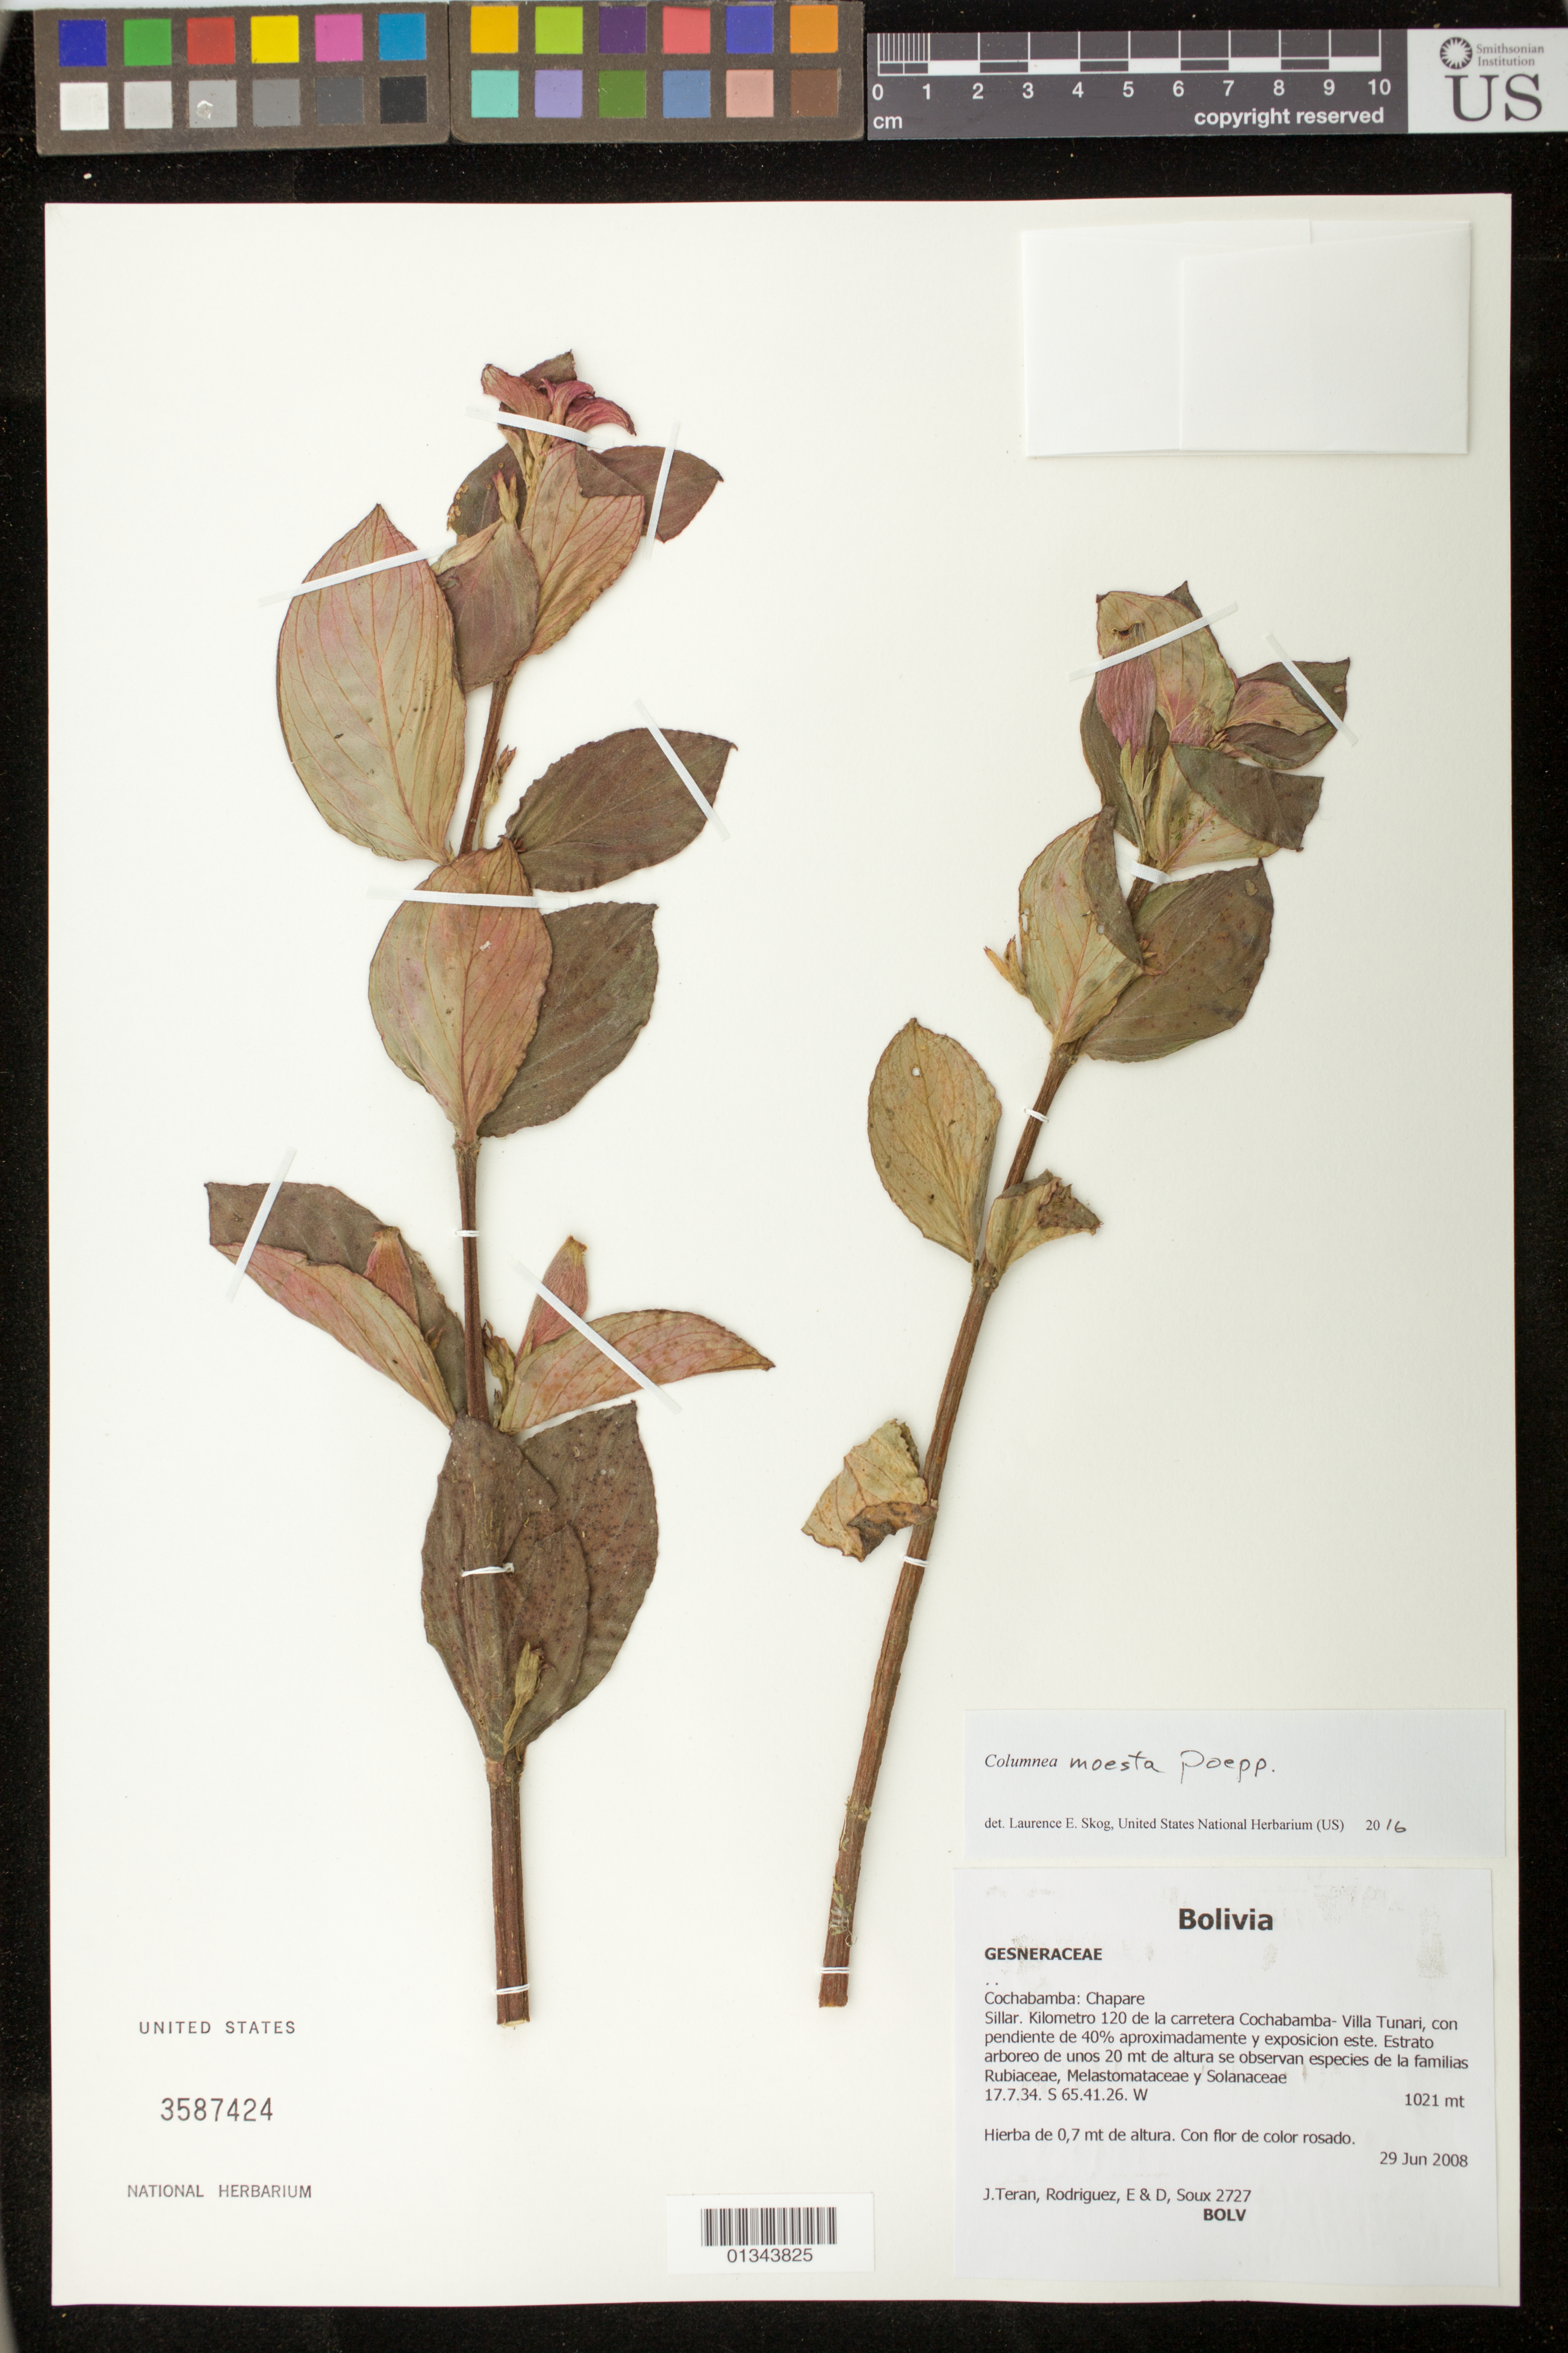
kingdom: Plantae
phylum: Tracheophyta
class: Magnoliopsida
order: Lamiales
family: Gesneriaceae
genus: Columnea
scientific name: Columnea moesta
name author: Poepp.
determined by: Skog, Laurence E.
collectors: J. Teran, E. Rodriguez & D. Soux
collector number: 2727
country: Bolivia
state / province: Cochabamba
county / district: Chaparé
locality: Sillar, Km 120 de la carretera Cochabamba-Villa Tunari, con pendiente de 40% aprox. y esposicion Este.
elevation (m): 1021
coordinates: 17 07 34 S, 65 41 26 W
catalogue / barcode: US 3587424